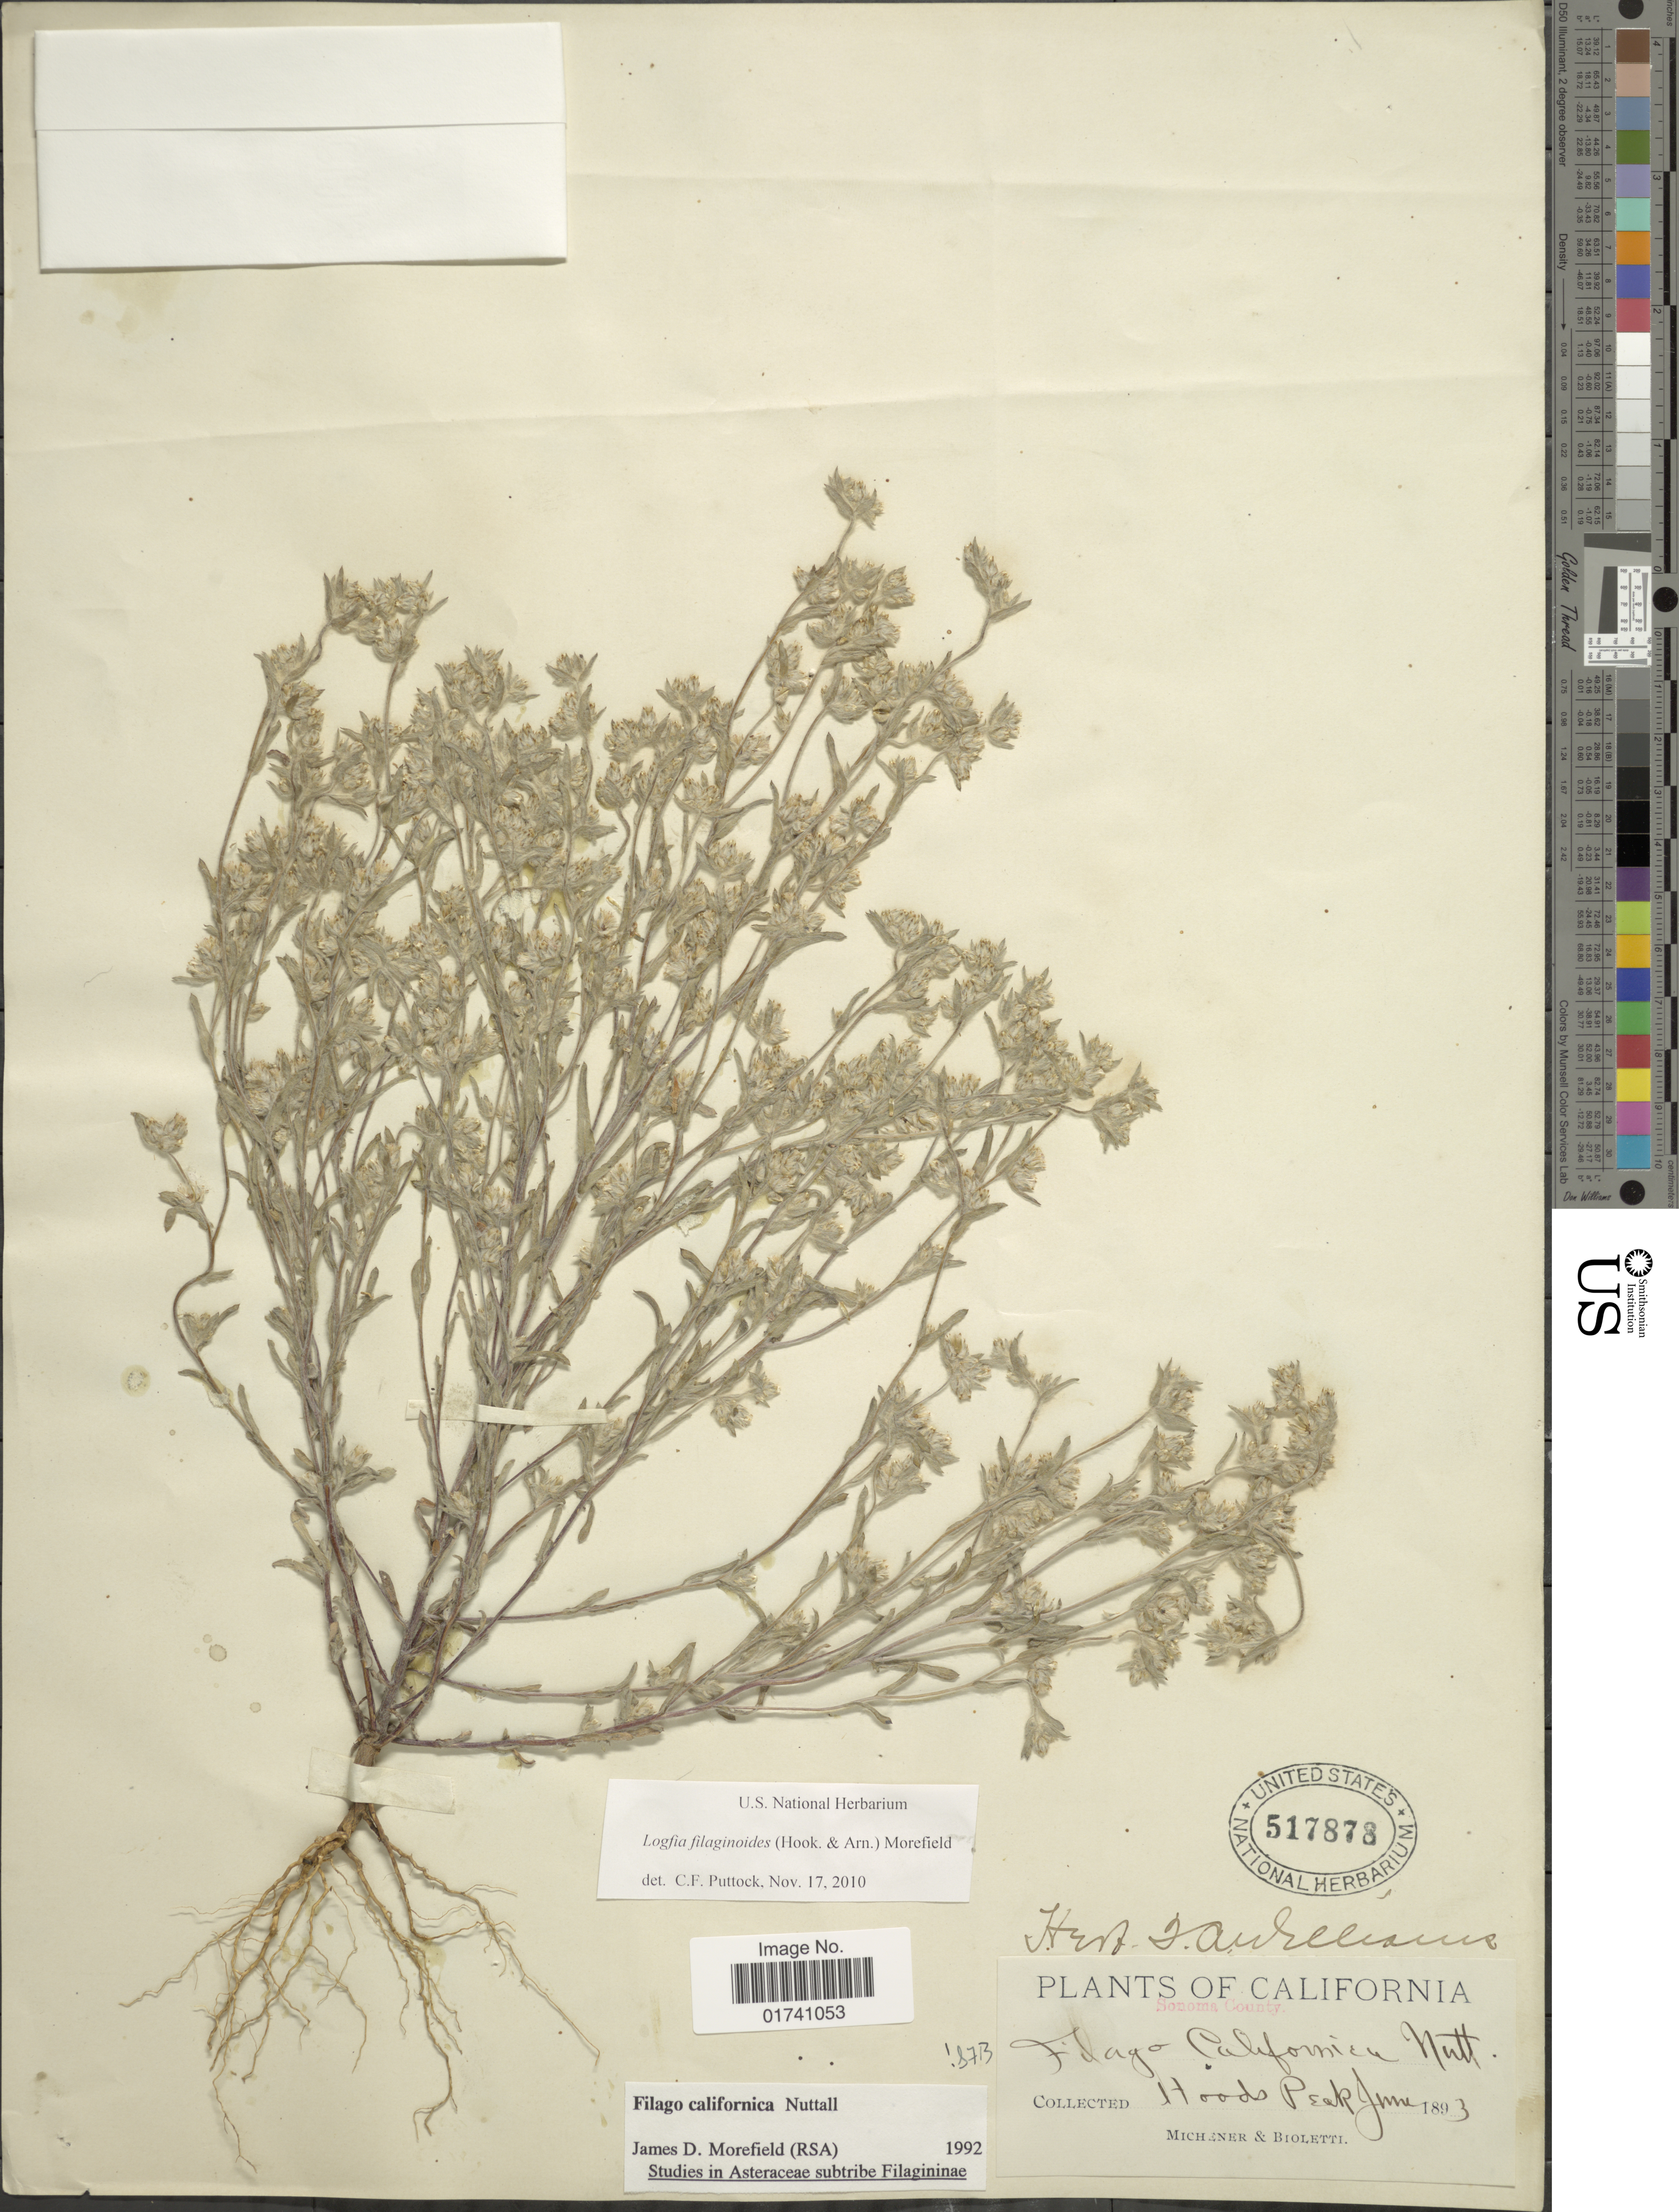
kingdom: Plantae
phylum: Tracheophyta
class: Magnoliopsida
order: Asterales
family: Asteraceae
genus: Logfia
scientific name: Logfia filaginoides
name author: (Hook. & Arn.) Morefield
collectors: -. Michener & F. T. Bioletti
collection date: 1893-06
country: United States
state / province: California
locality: Hoods Peak.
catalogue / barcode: US 517878